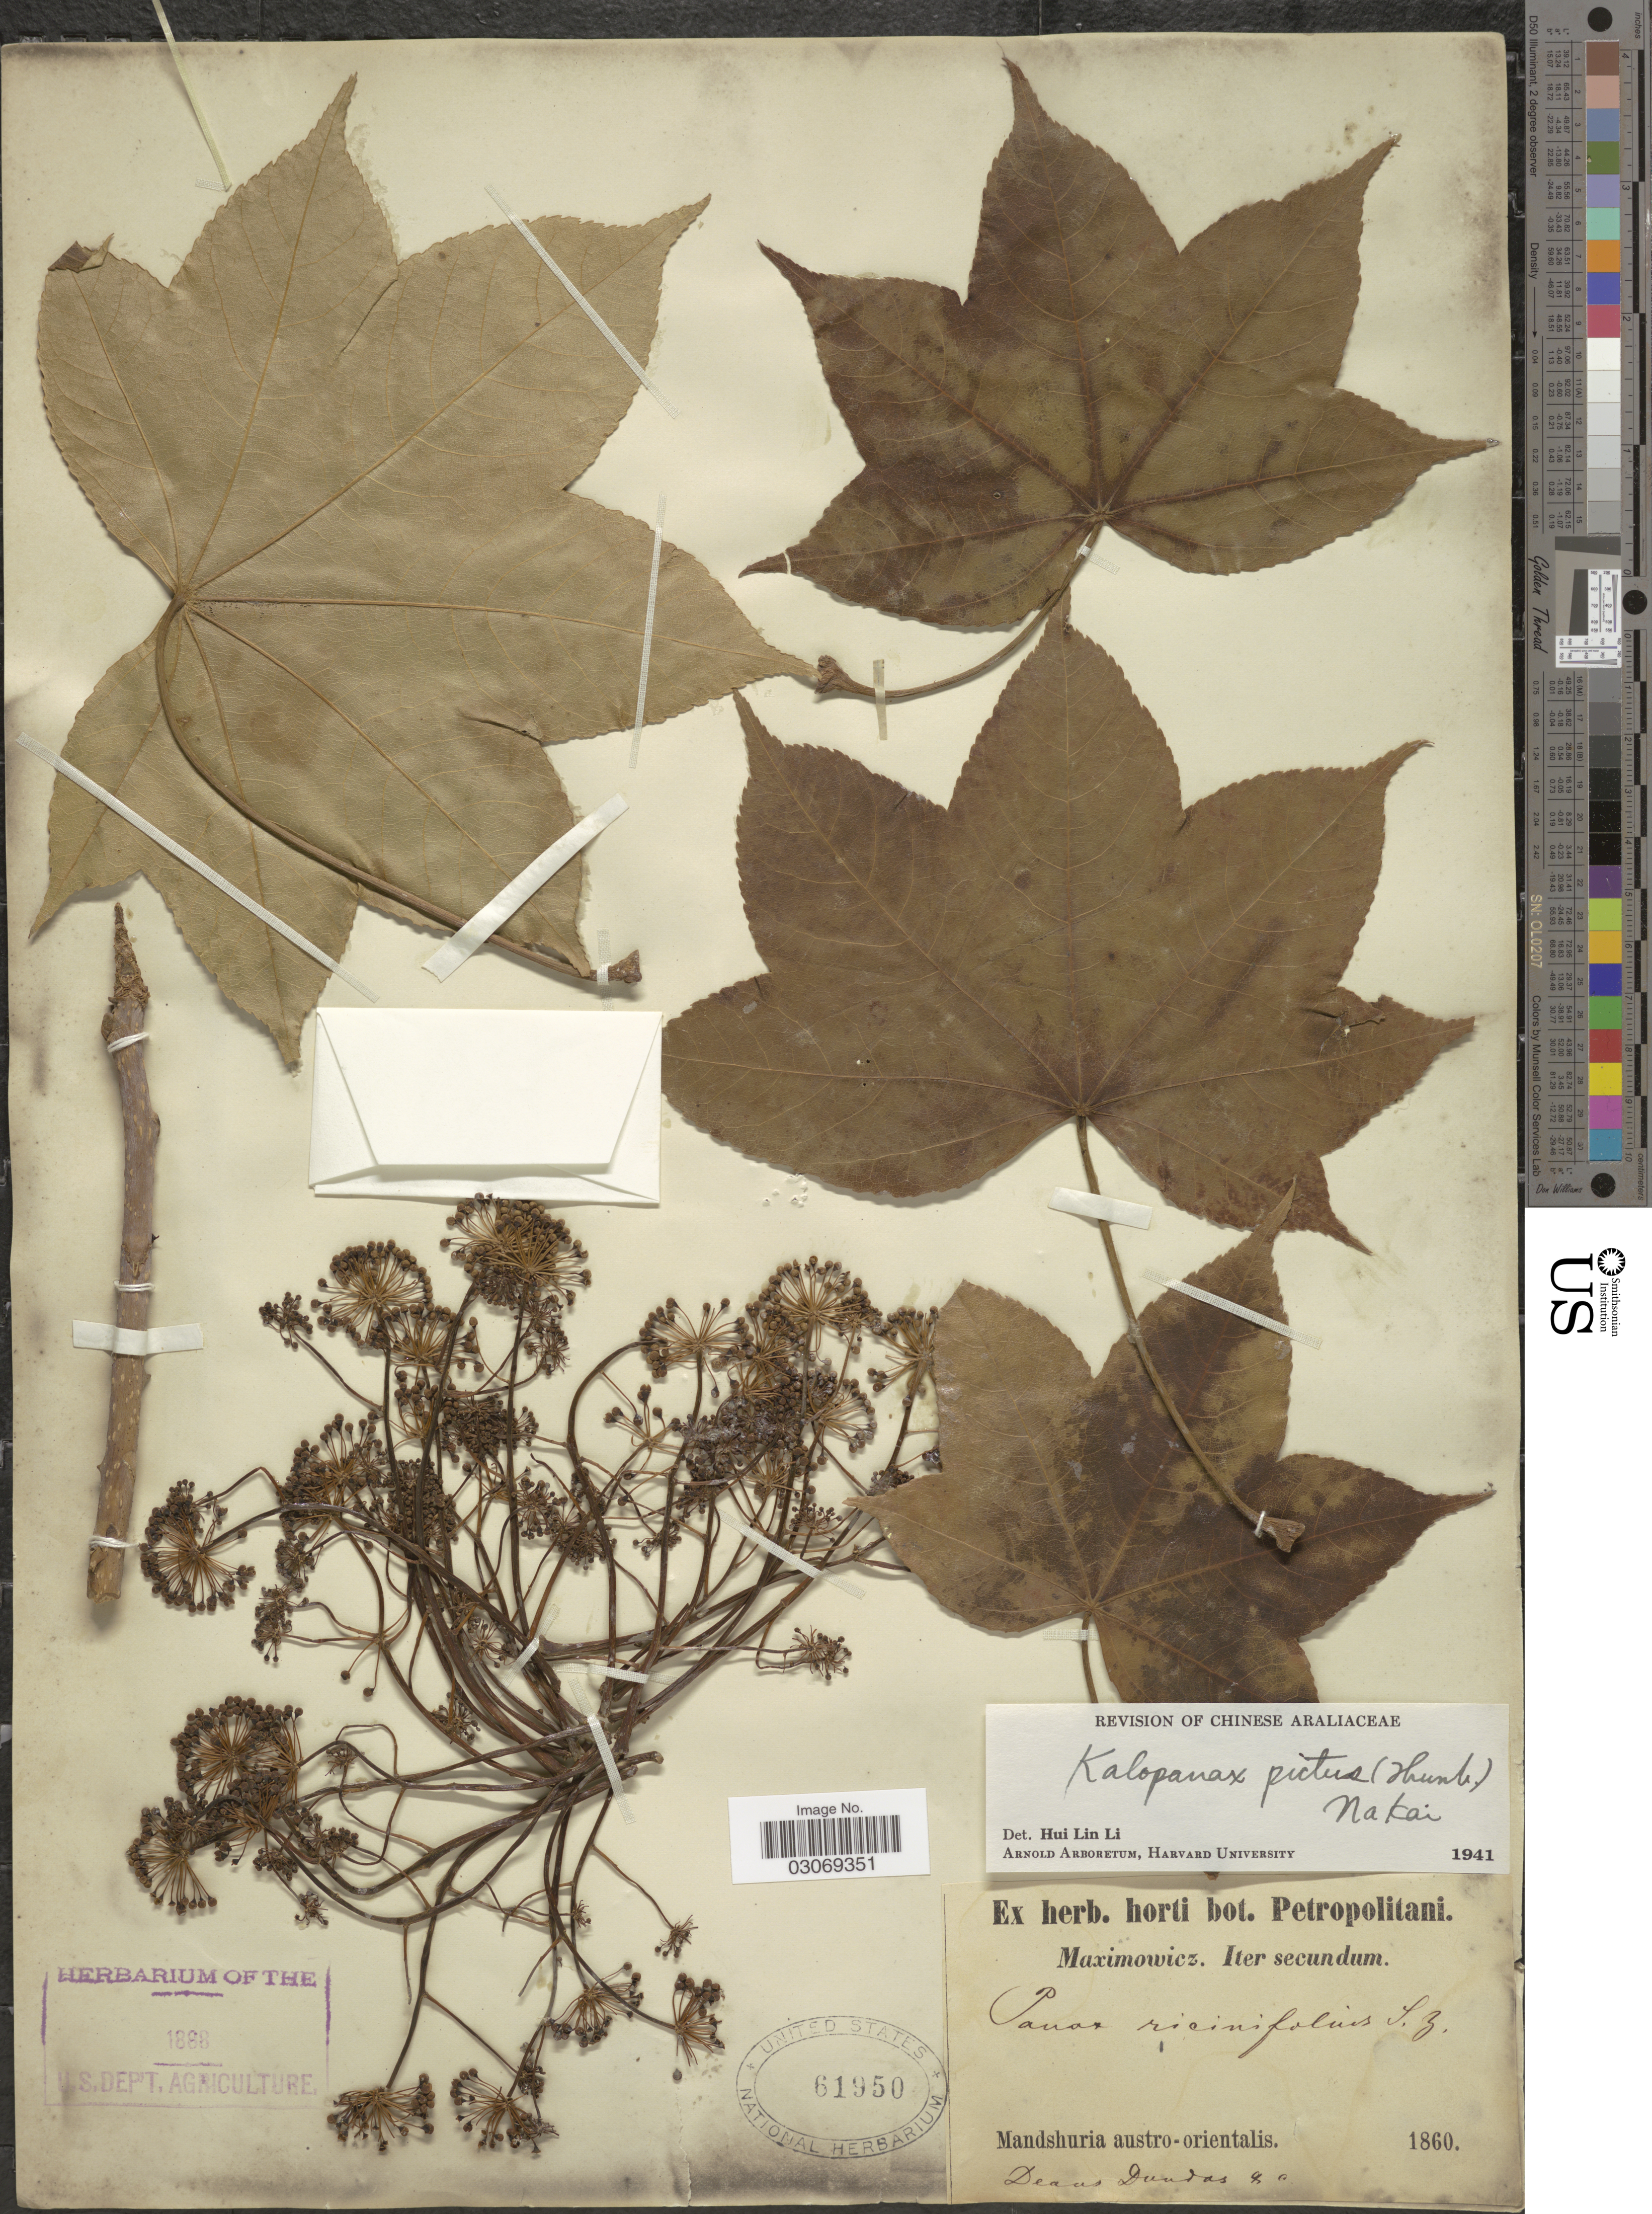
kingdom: Plantae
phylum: Tracheophyta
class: Magnoliopsida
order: Apiales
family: Araliaceae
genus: Kalopanax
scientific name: Kalopanax pictus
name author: (Thunb.) Nakai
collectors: Maximowicz, --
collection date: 1860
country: Russian Federation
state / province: Primorsky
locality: Mandshuria austro-occidentalis. Deans Dundas 8°.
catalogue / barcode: US 61950